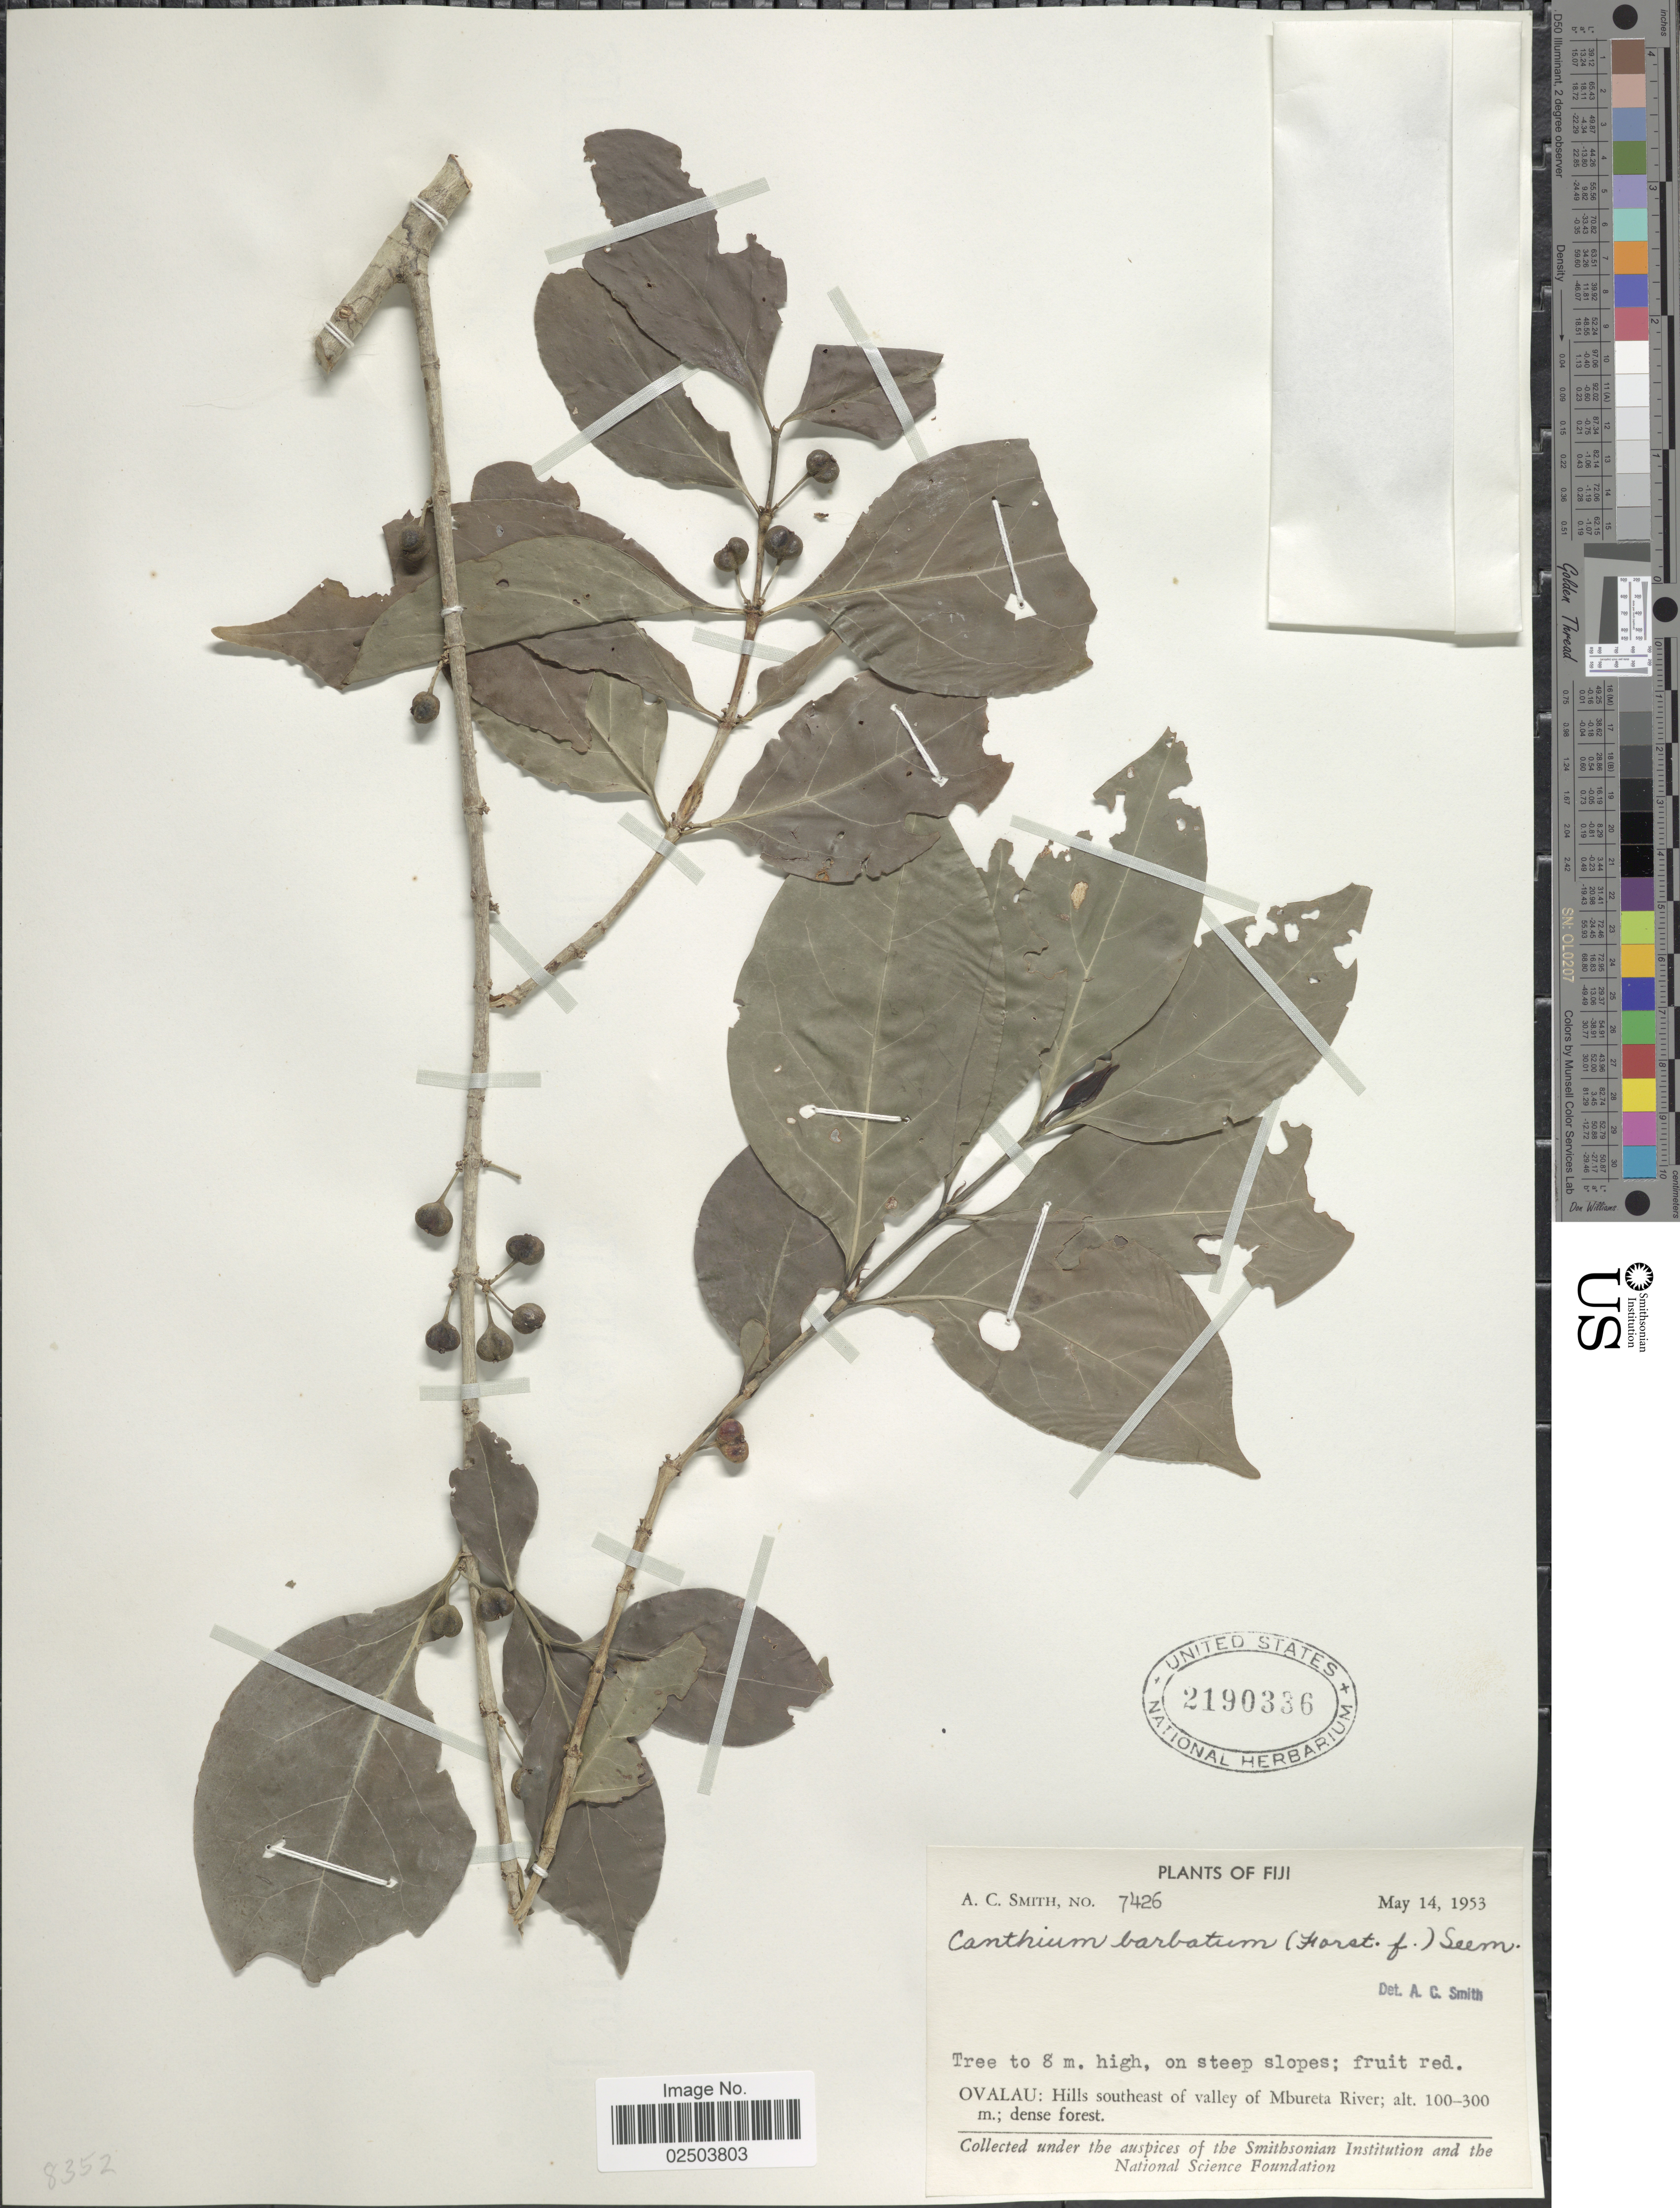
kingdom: Plantae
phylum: Tracheophyta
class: Magnoliopsida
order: Gentianales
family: Rubiaceae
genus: Cyclophyllum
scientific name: Cyclophyllum barbatum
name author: (G. Forst.) N. Hallé & J. Florence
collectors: A. C. Smith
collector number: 7426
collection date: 1953-05-14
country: Fiji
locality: Ovalau: Hills southeast of valley of Mbureta River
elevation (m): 100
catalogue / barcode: US 2190336